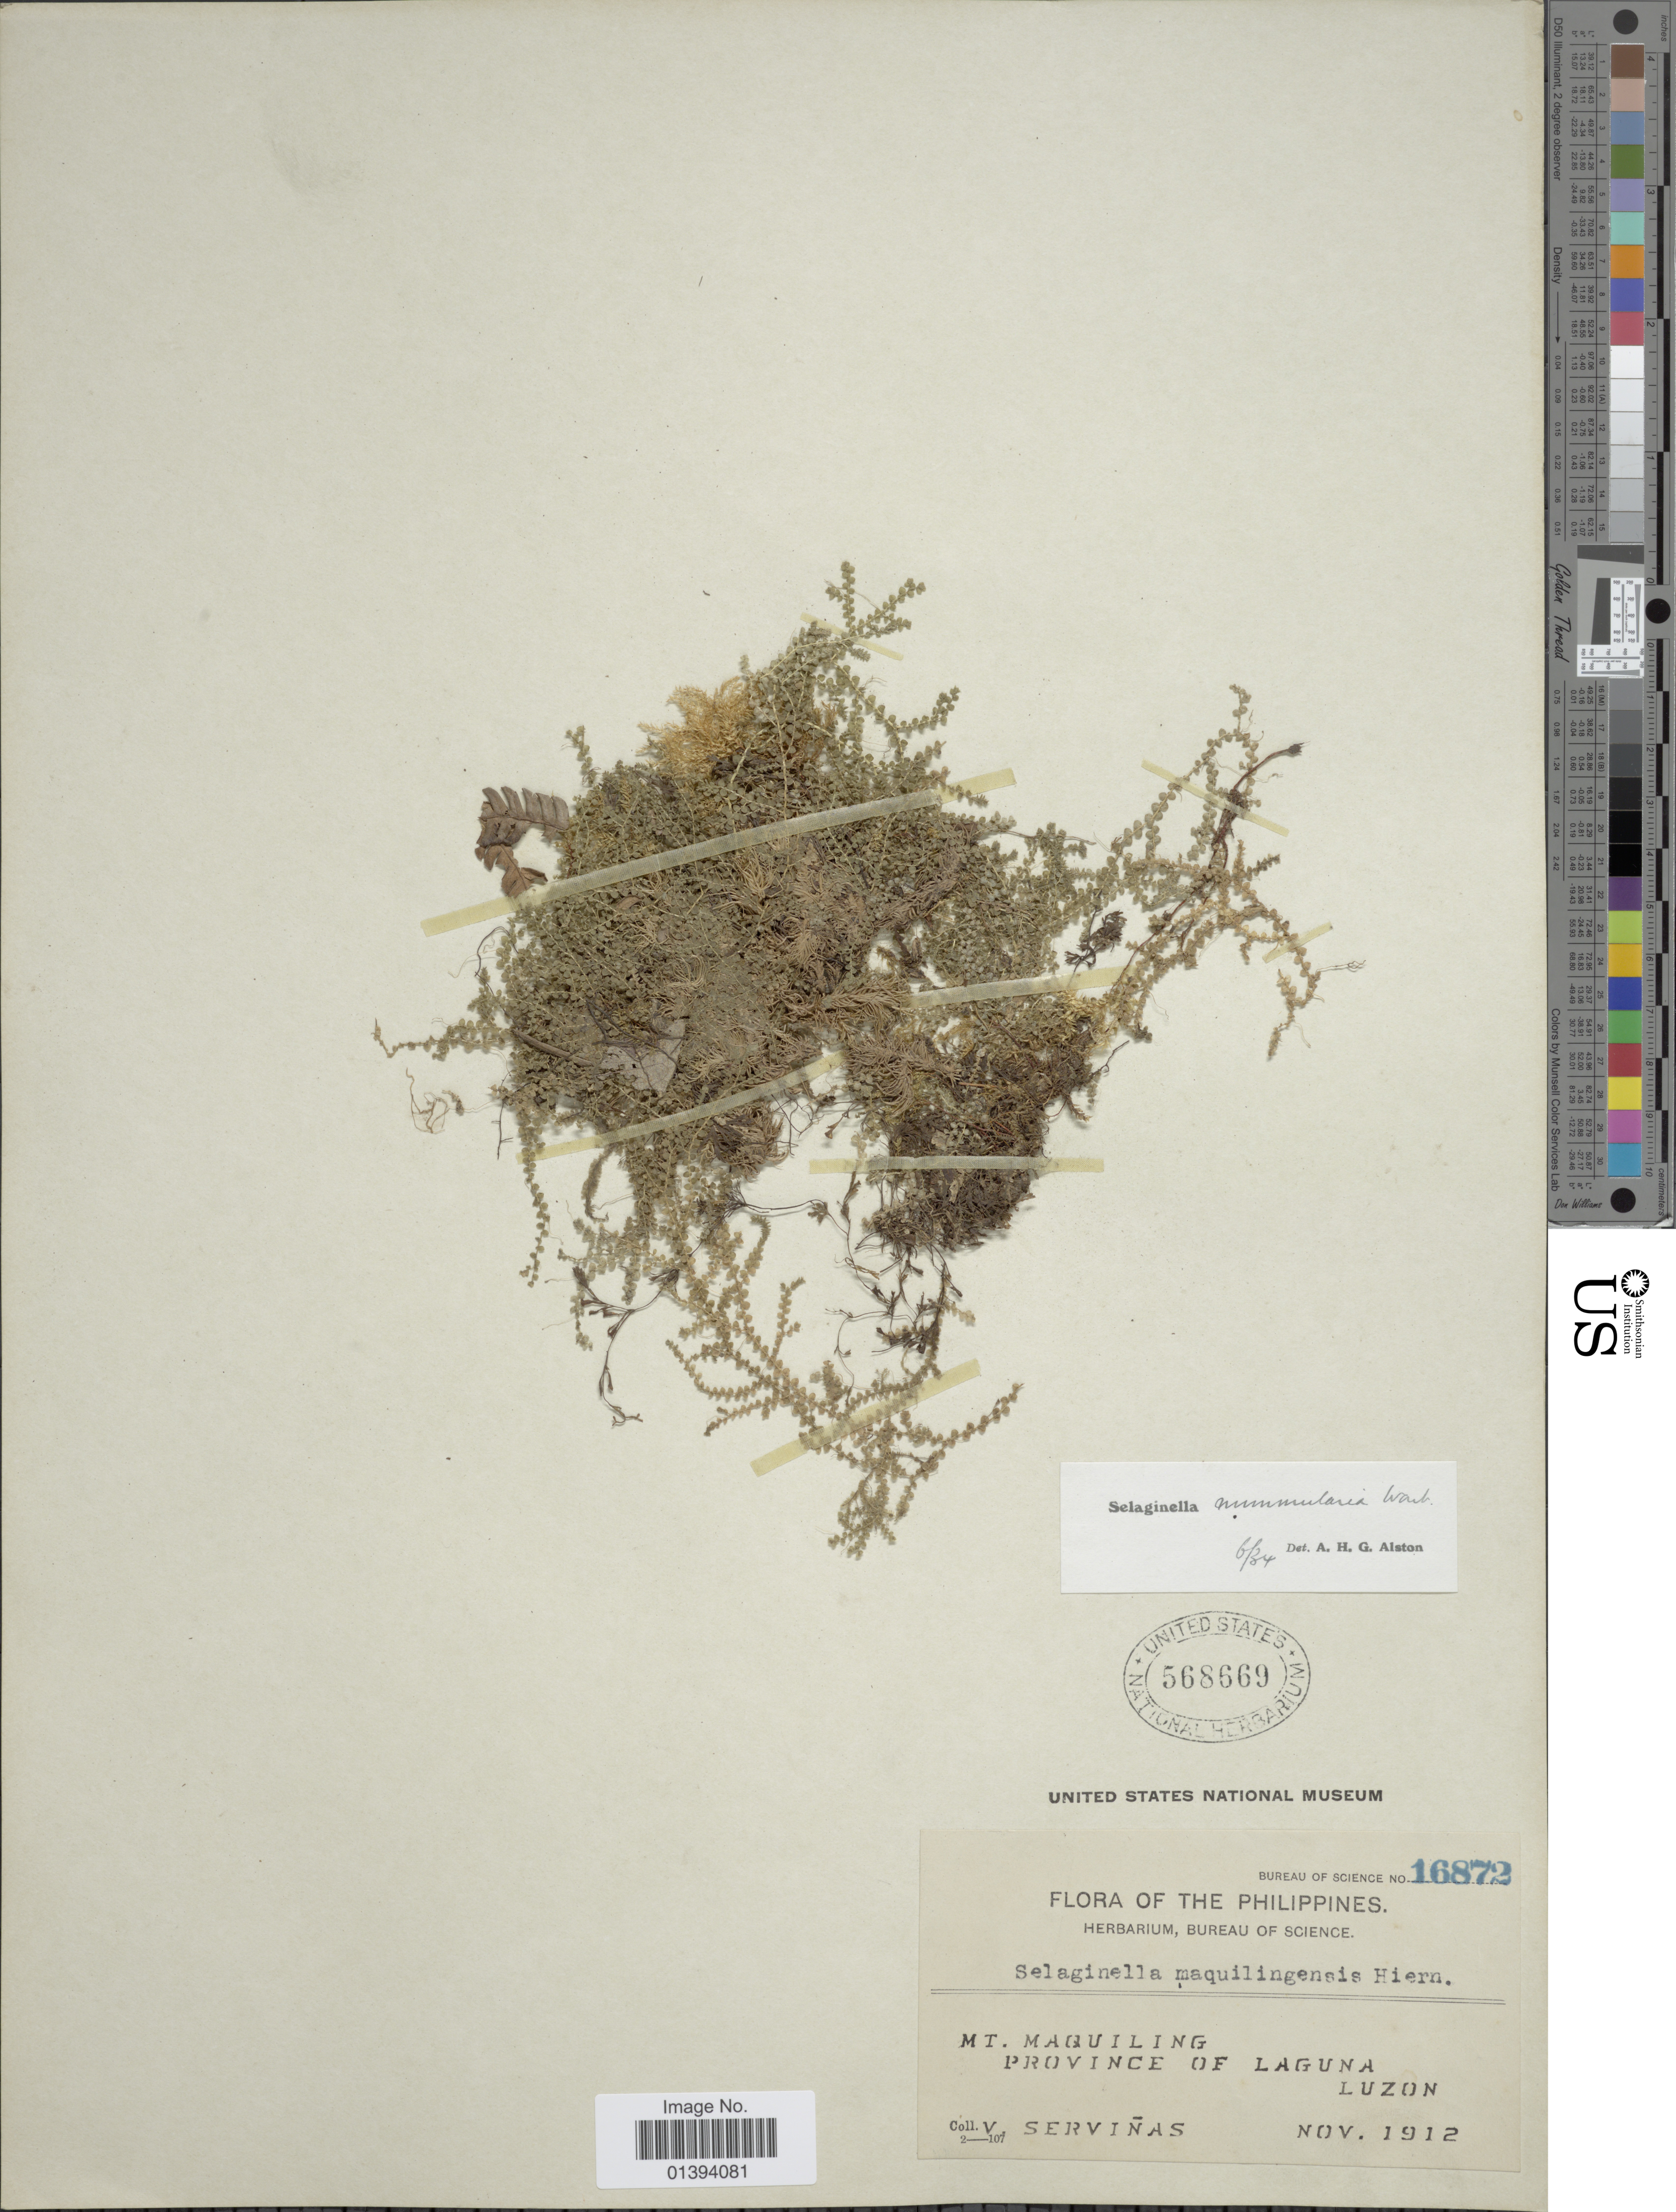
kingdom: Plantae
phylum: Tracheophyta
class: Lycopodiopsida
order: Selaginellales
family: Selaginellaceae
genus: Selaginella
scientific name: Selaginella nummularia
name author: Warb.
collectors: V. Servinas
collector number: Bureau of Science 16872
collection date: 1912-11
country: Philippines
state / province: Central Luzon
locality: Mt. Maquiling province of Laguna Luzon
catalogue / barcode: US 568669